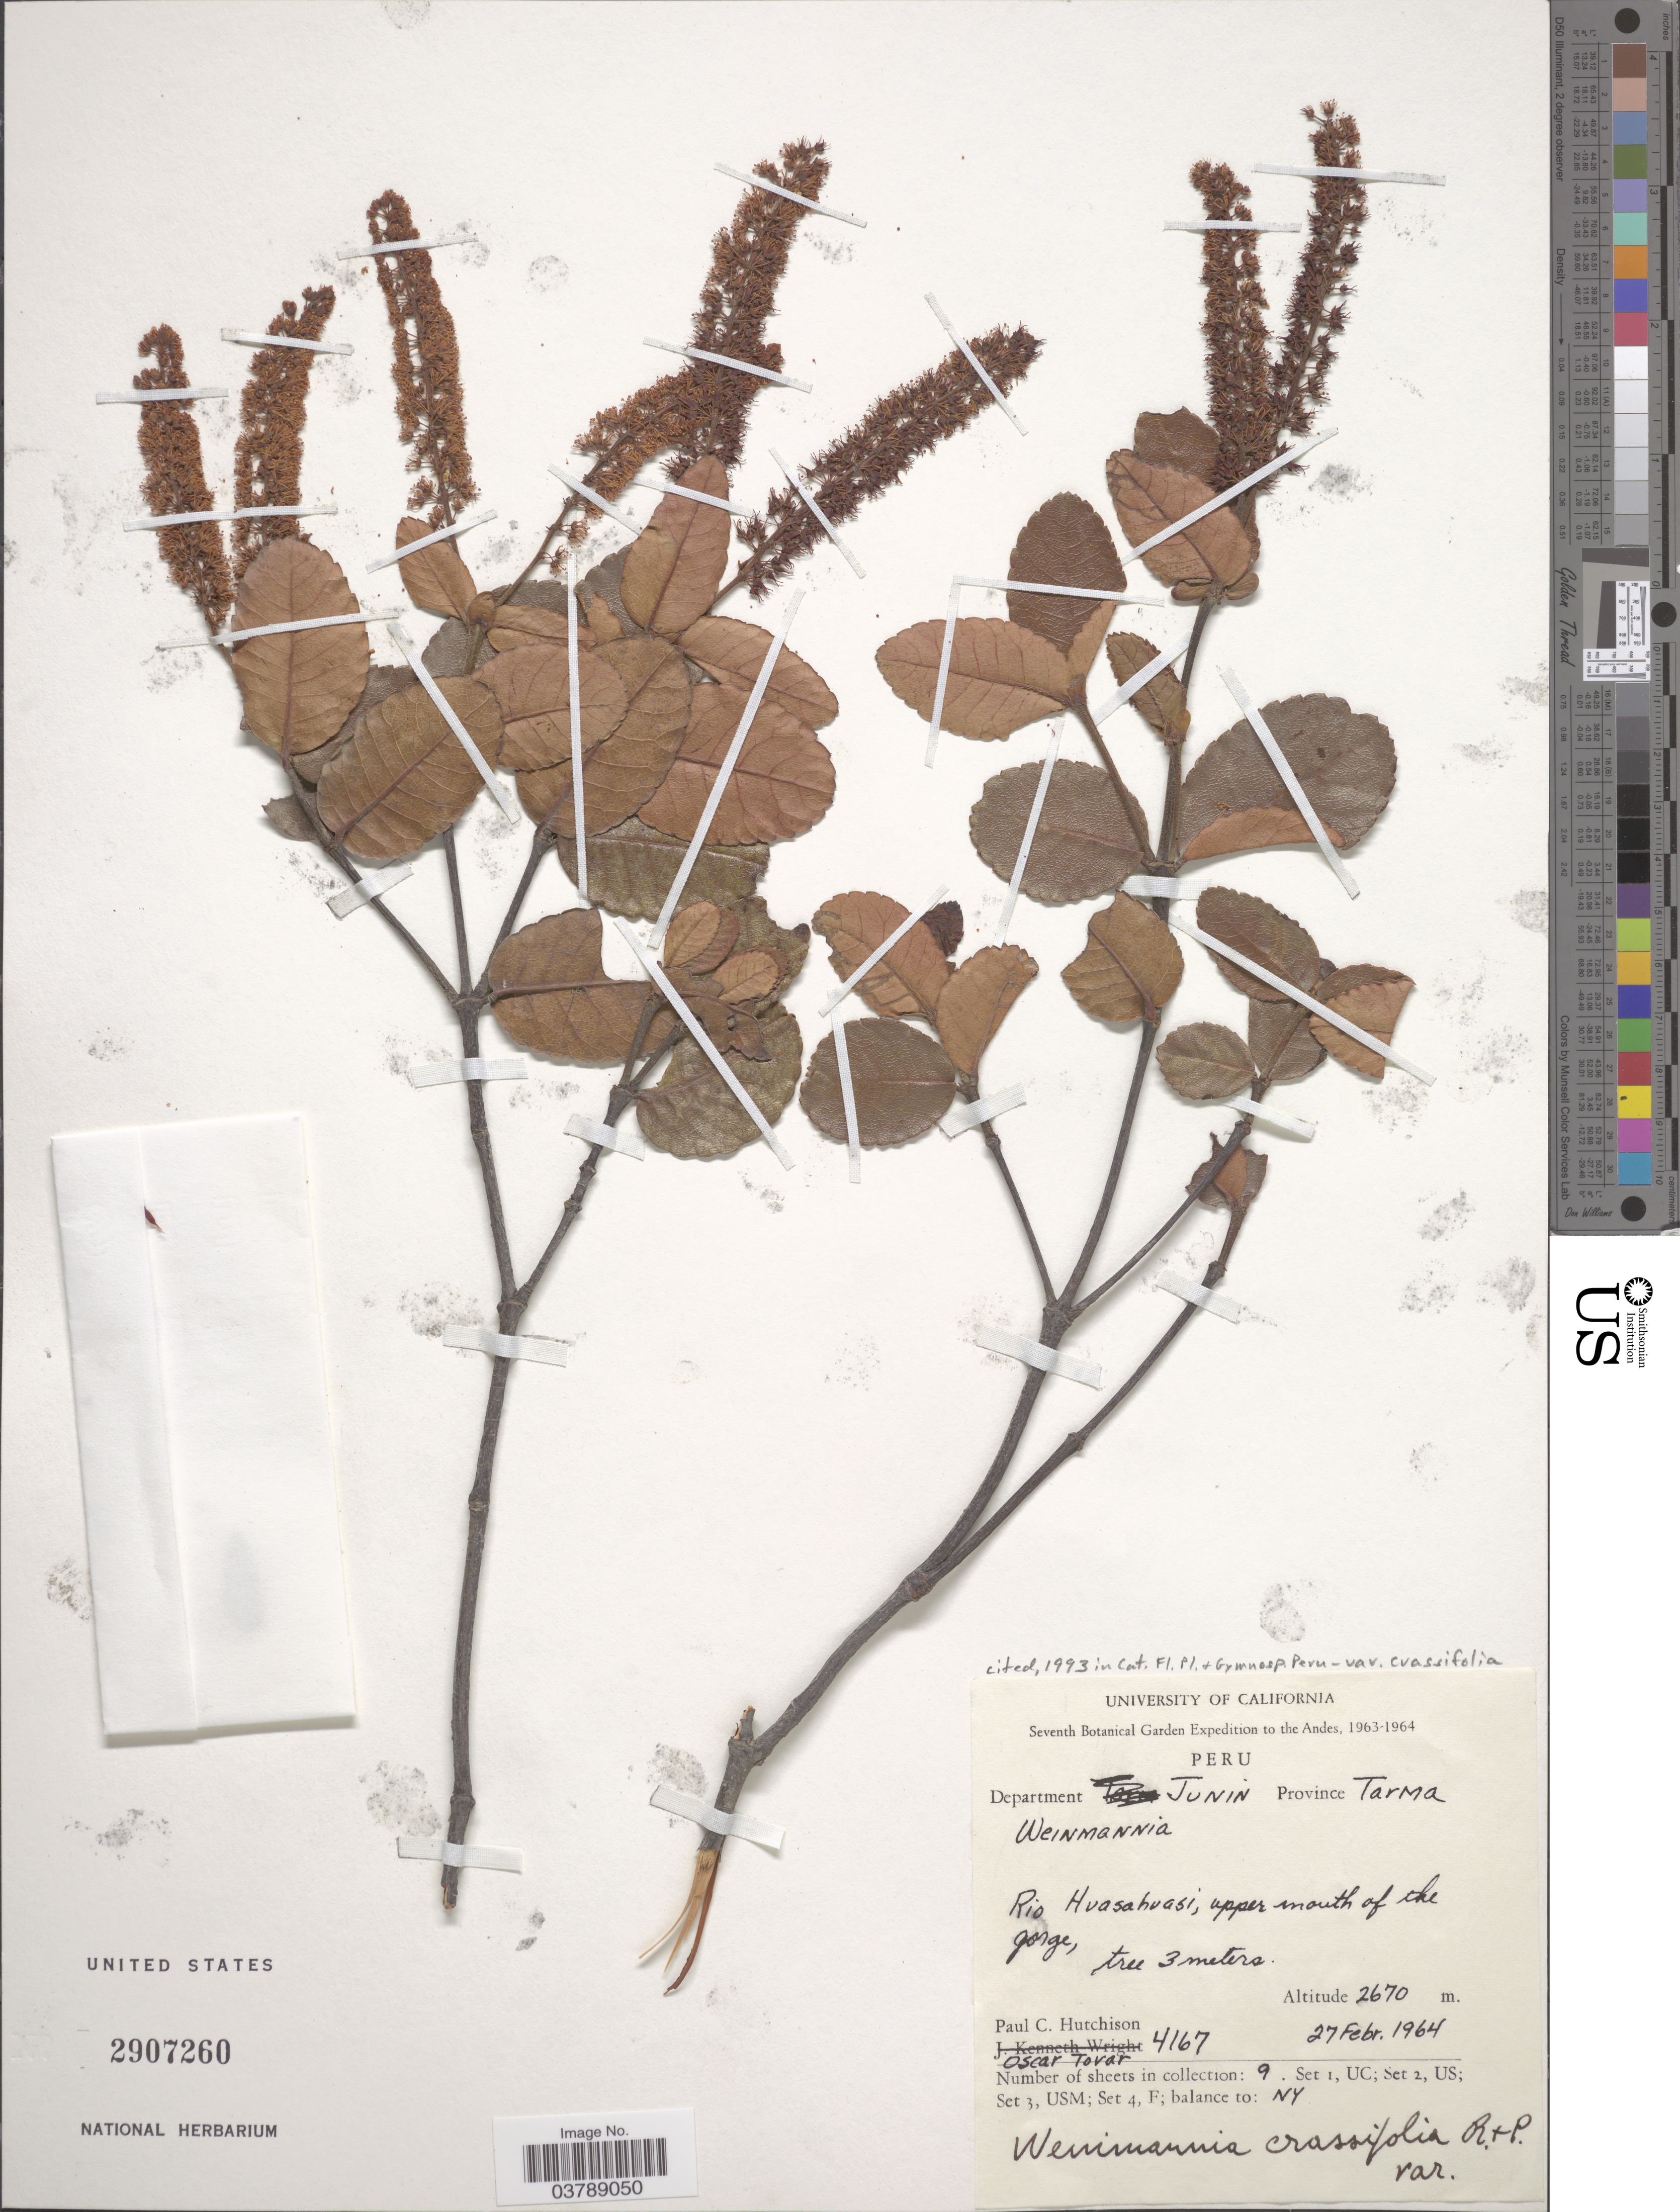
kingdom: Plantae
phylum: Tracheophyta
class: Magnoliopsida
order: Oxalidales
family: Cunoniaceae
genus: Weinmannia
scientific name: Weinmannia crassifolia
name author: Ruiz & Pav.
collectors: P. C. Hutchison & Ó. Tovar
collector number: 4167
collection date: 1964-02-27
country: Peru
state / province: Junín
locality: The Andes. Department Junin, Province Tarma. Rio Huasahuasi, upper mouth of the gorge.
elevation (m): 2670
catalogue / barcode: US 2907260